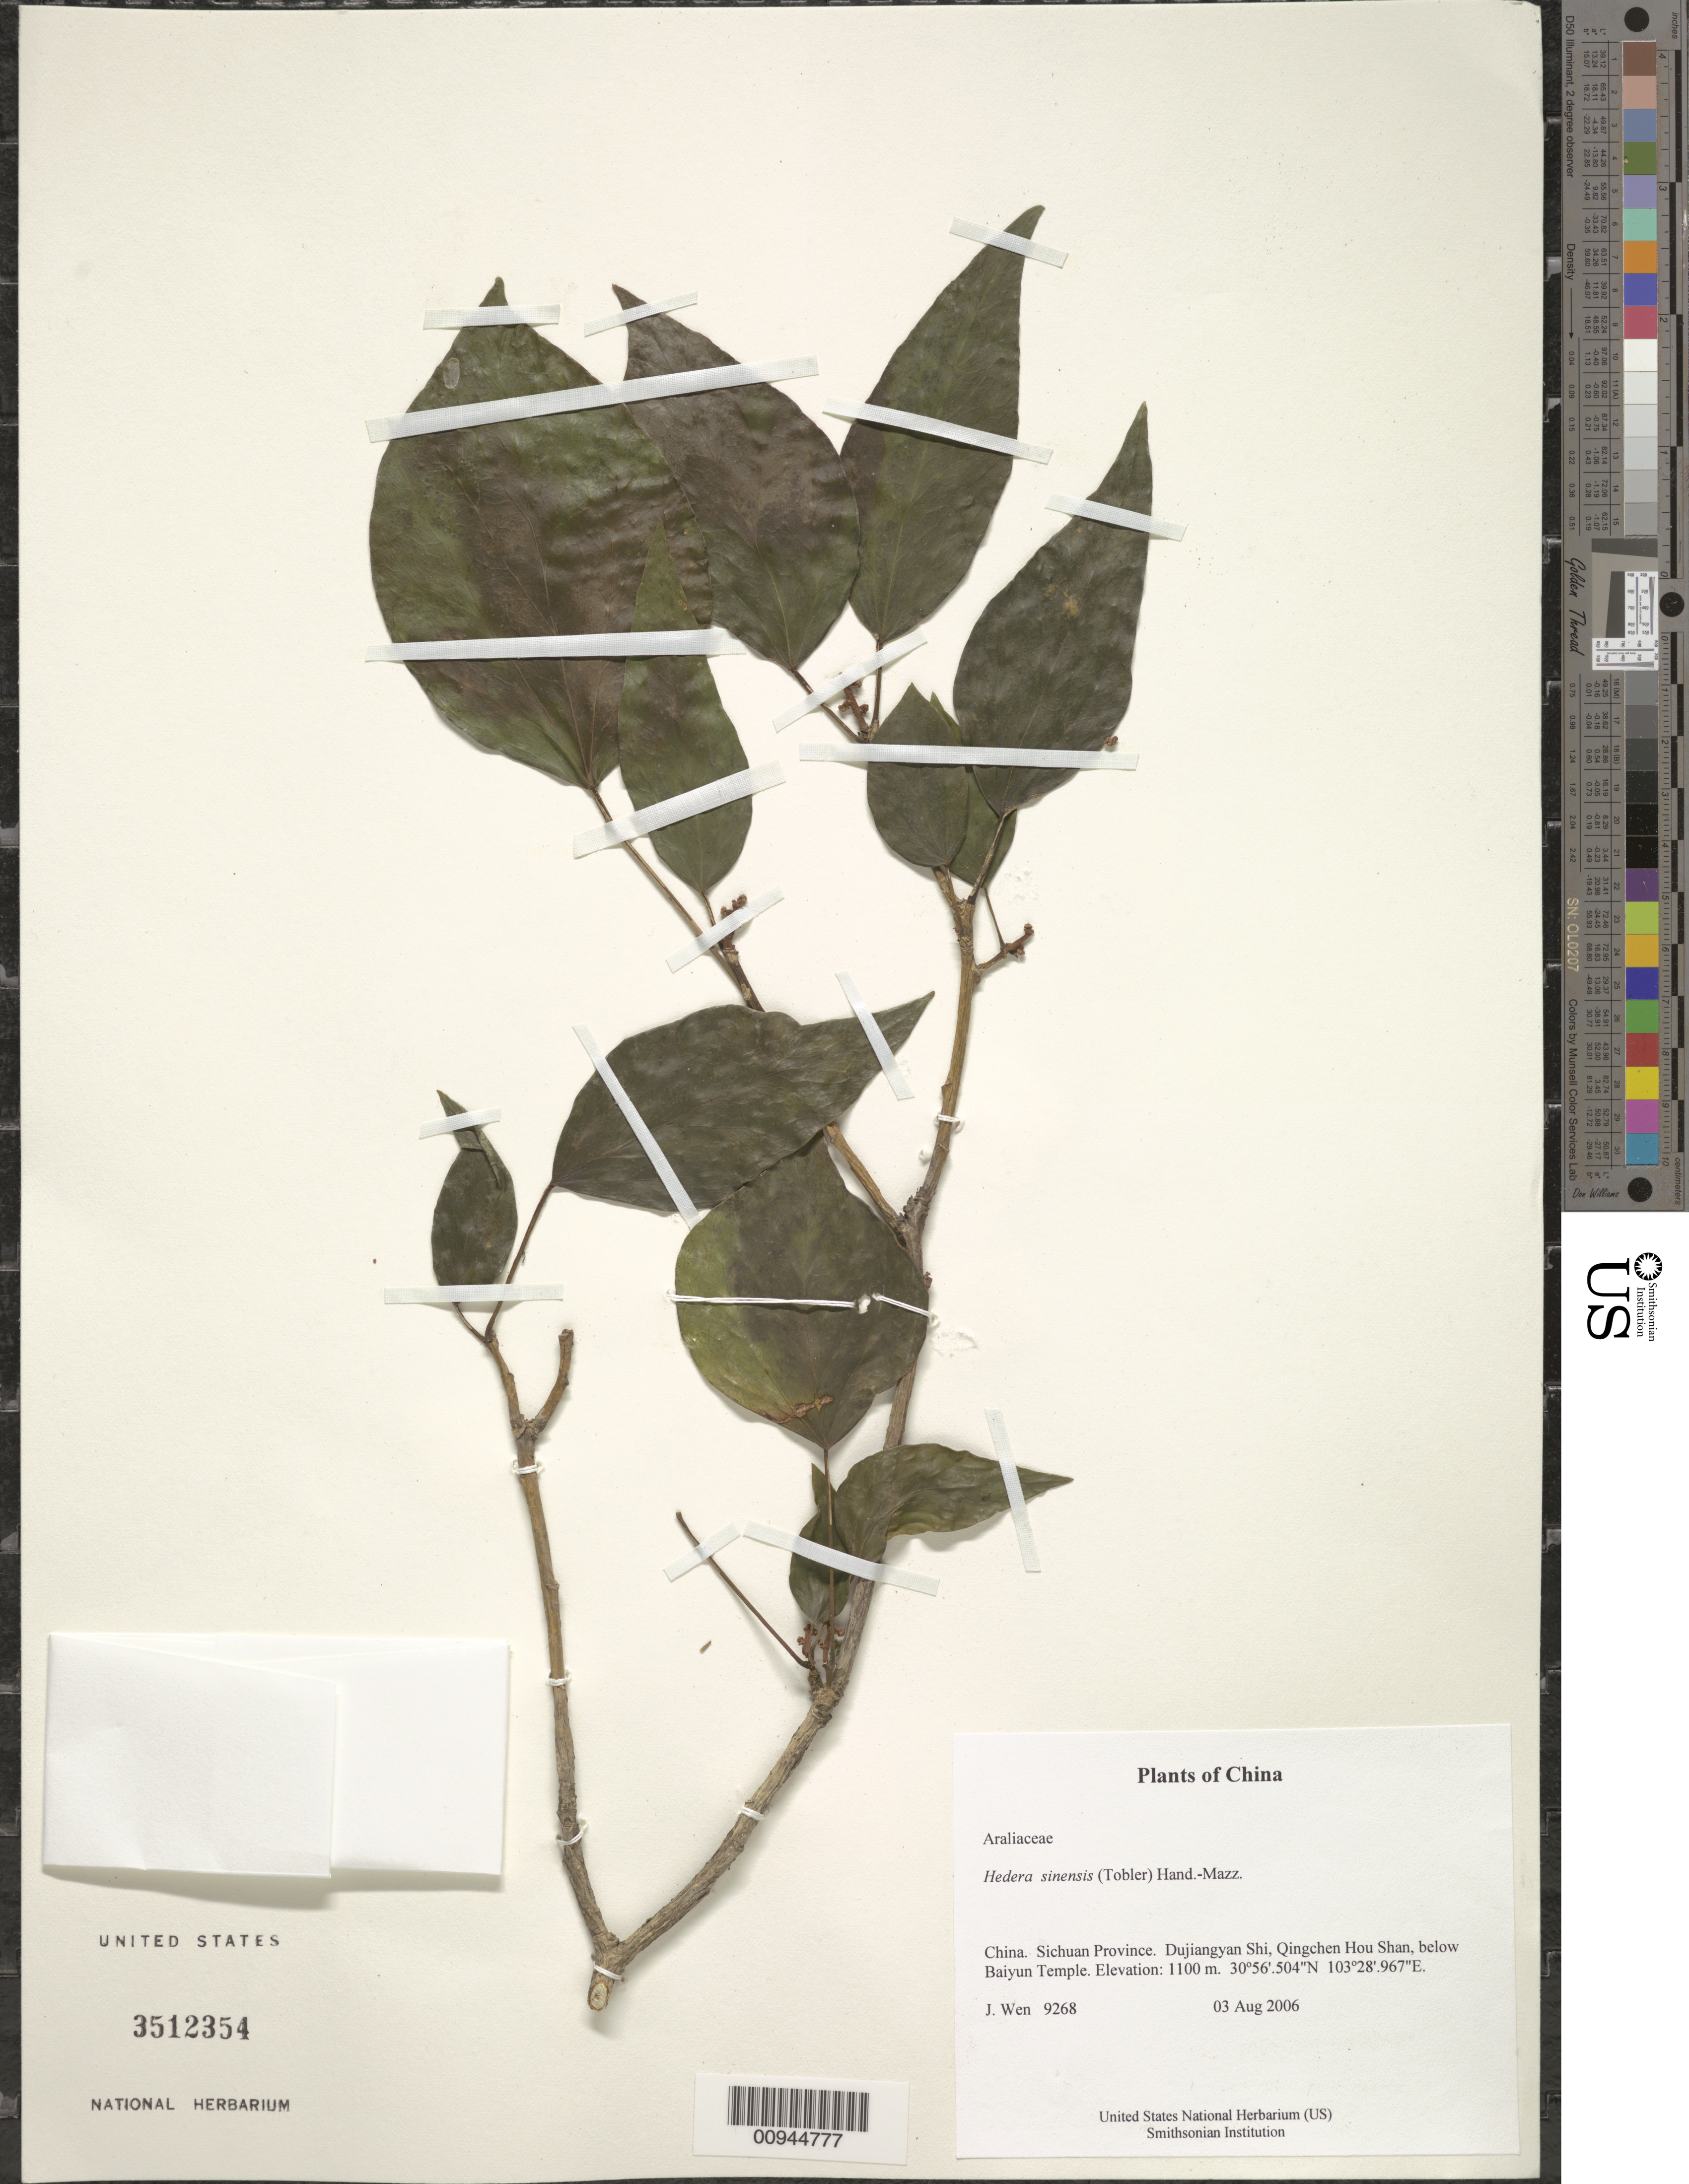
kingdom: Plantae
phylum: Tracheophyta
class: Magnoliopsida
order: Apiales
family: Araliaceae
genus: Hedera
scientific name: Hedera sinensis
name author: (Tobler) Hand.-Mazz.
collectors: J. Wen & S. Wu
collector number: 9268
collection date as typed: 03 Aug 2006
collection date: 2006-08-03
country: China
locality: Sichuan Province. Dujiangyan Shi, Qingchen Hou Shan, below Baiyun Temple.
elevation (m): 1100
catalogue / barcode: US 3512354